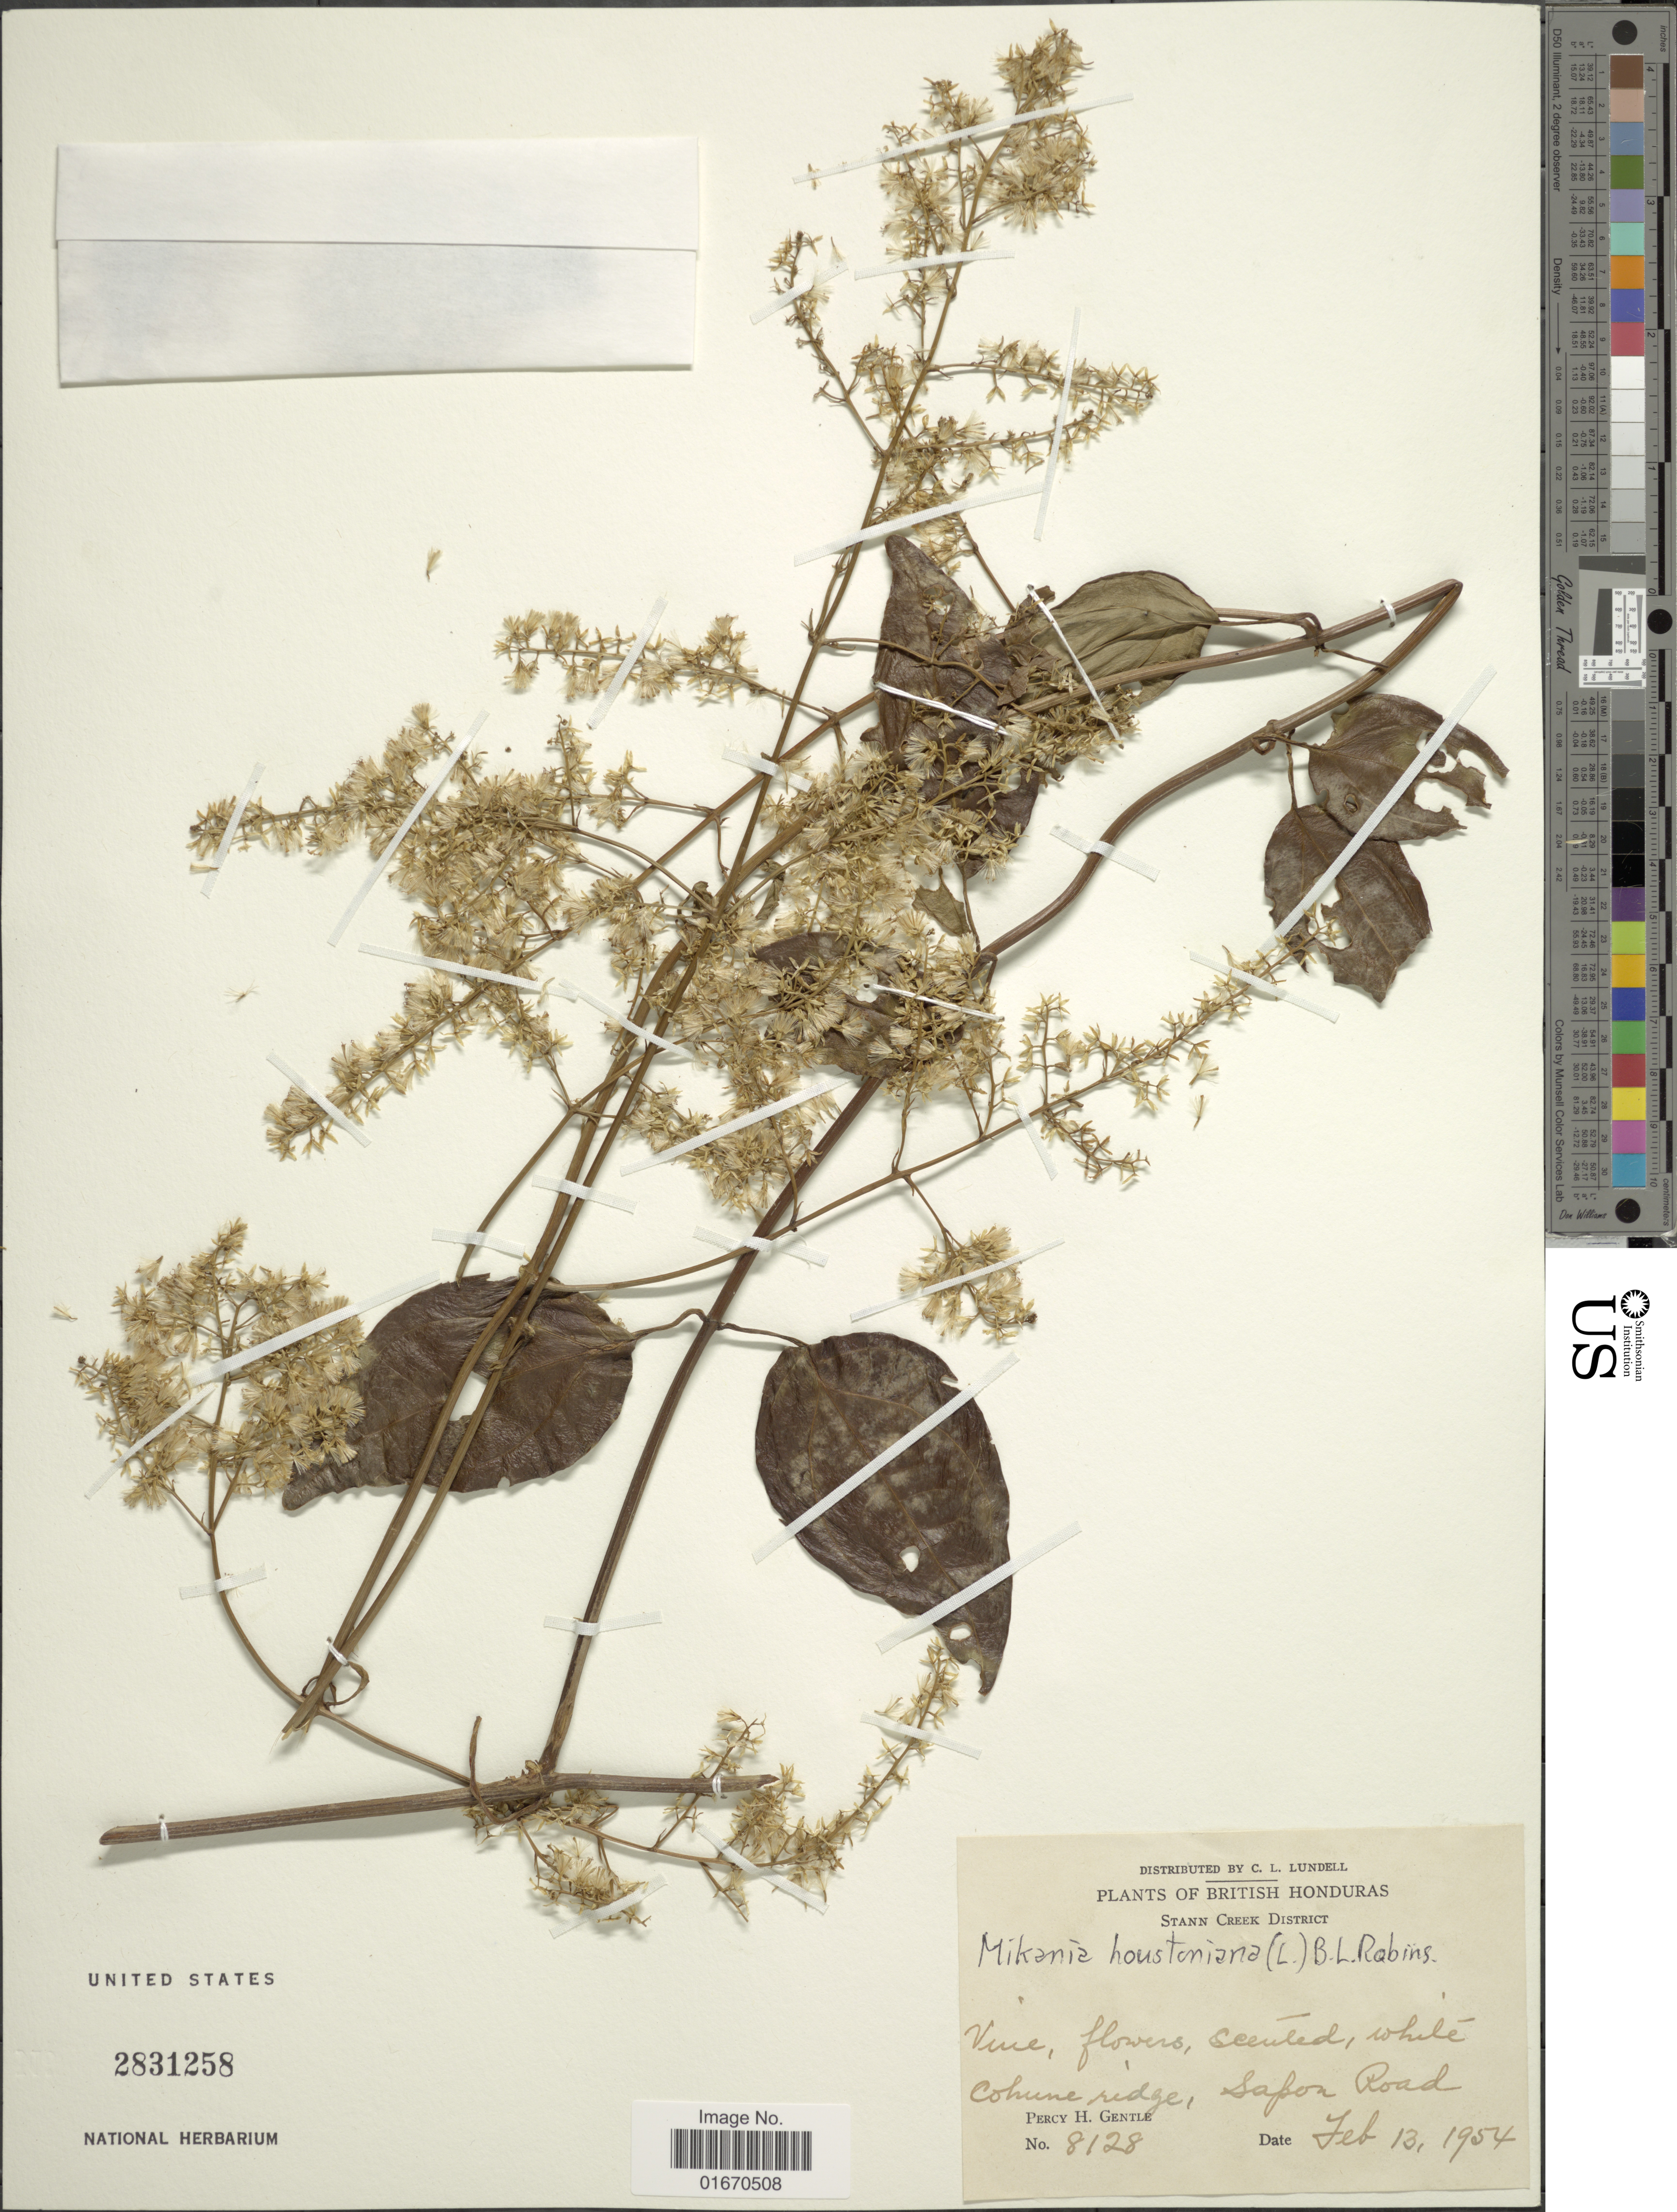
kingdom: Plantae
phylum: Tracheophyta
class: Magnoliopsida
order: Asterales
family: Asteraceae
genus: Mikania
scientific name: Mikania houstoniana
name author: (L.) B.L. Rob.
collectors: P. H. Gentle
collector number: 8128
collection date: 1954-02-13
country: Belize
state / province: Stann Creek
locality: British Honduras, Cohune ridge, Sapon Road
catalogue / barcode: US 2831258